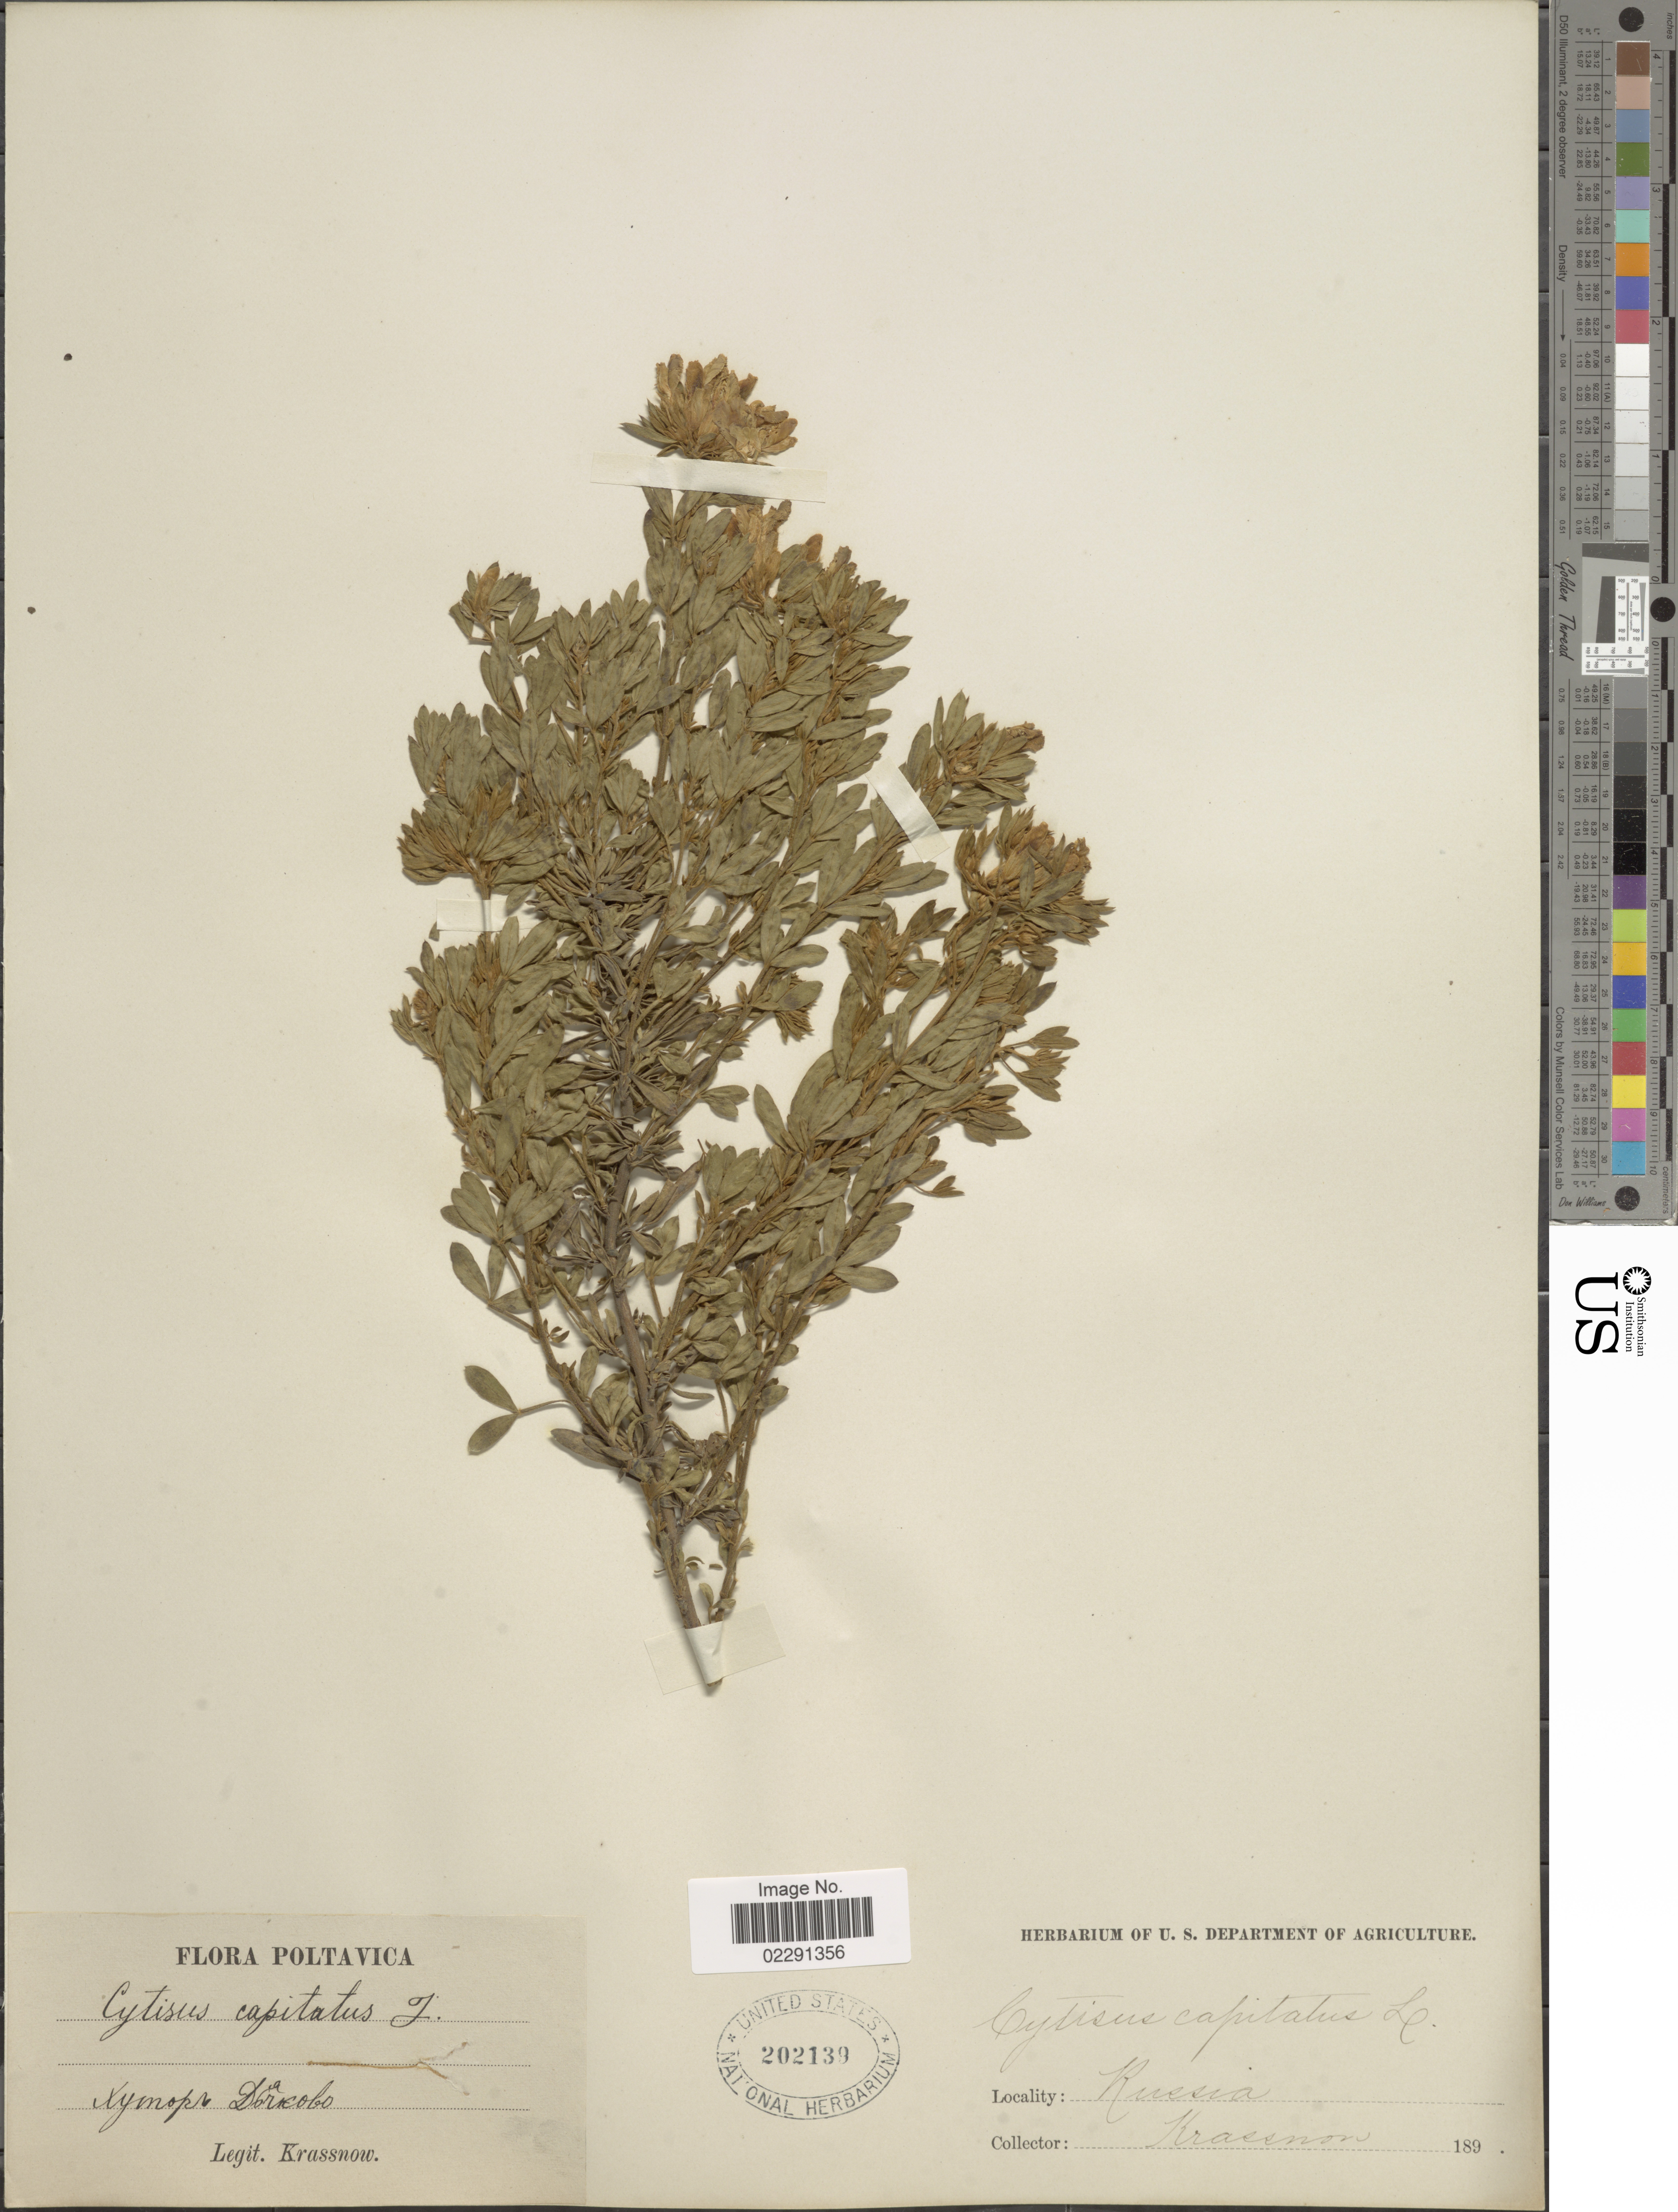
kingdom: Plantae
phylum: Tracheophyta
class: Magnoliopsida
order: Fabales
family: Fabaceae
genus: Cytisus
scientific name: Cytisus hirsutus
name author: L.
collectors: -. Krassnow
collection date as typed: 189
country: Ukraine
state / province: Poltava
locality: Dyachkove.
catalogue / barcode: US 202139